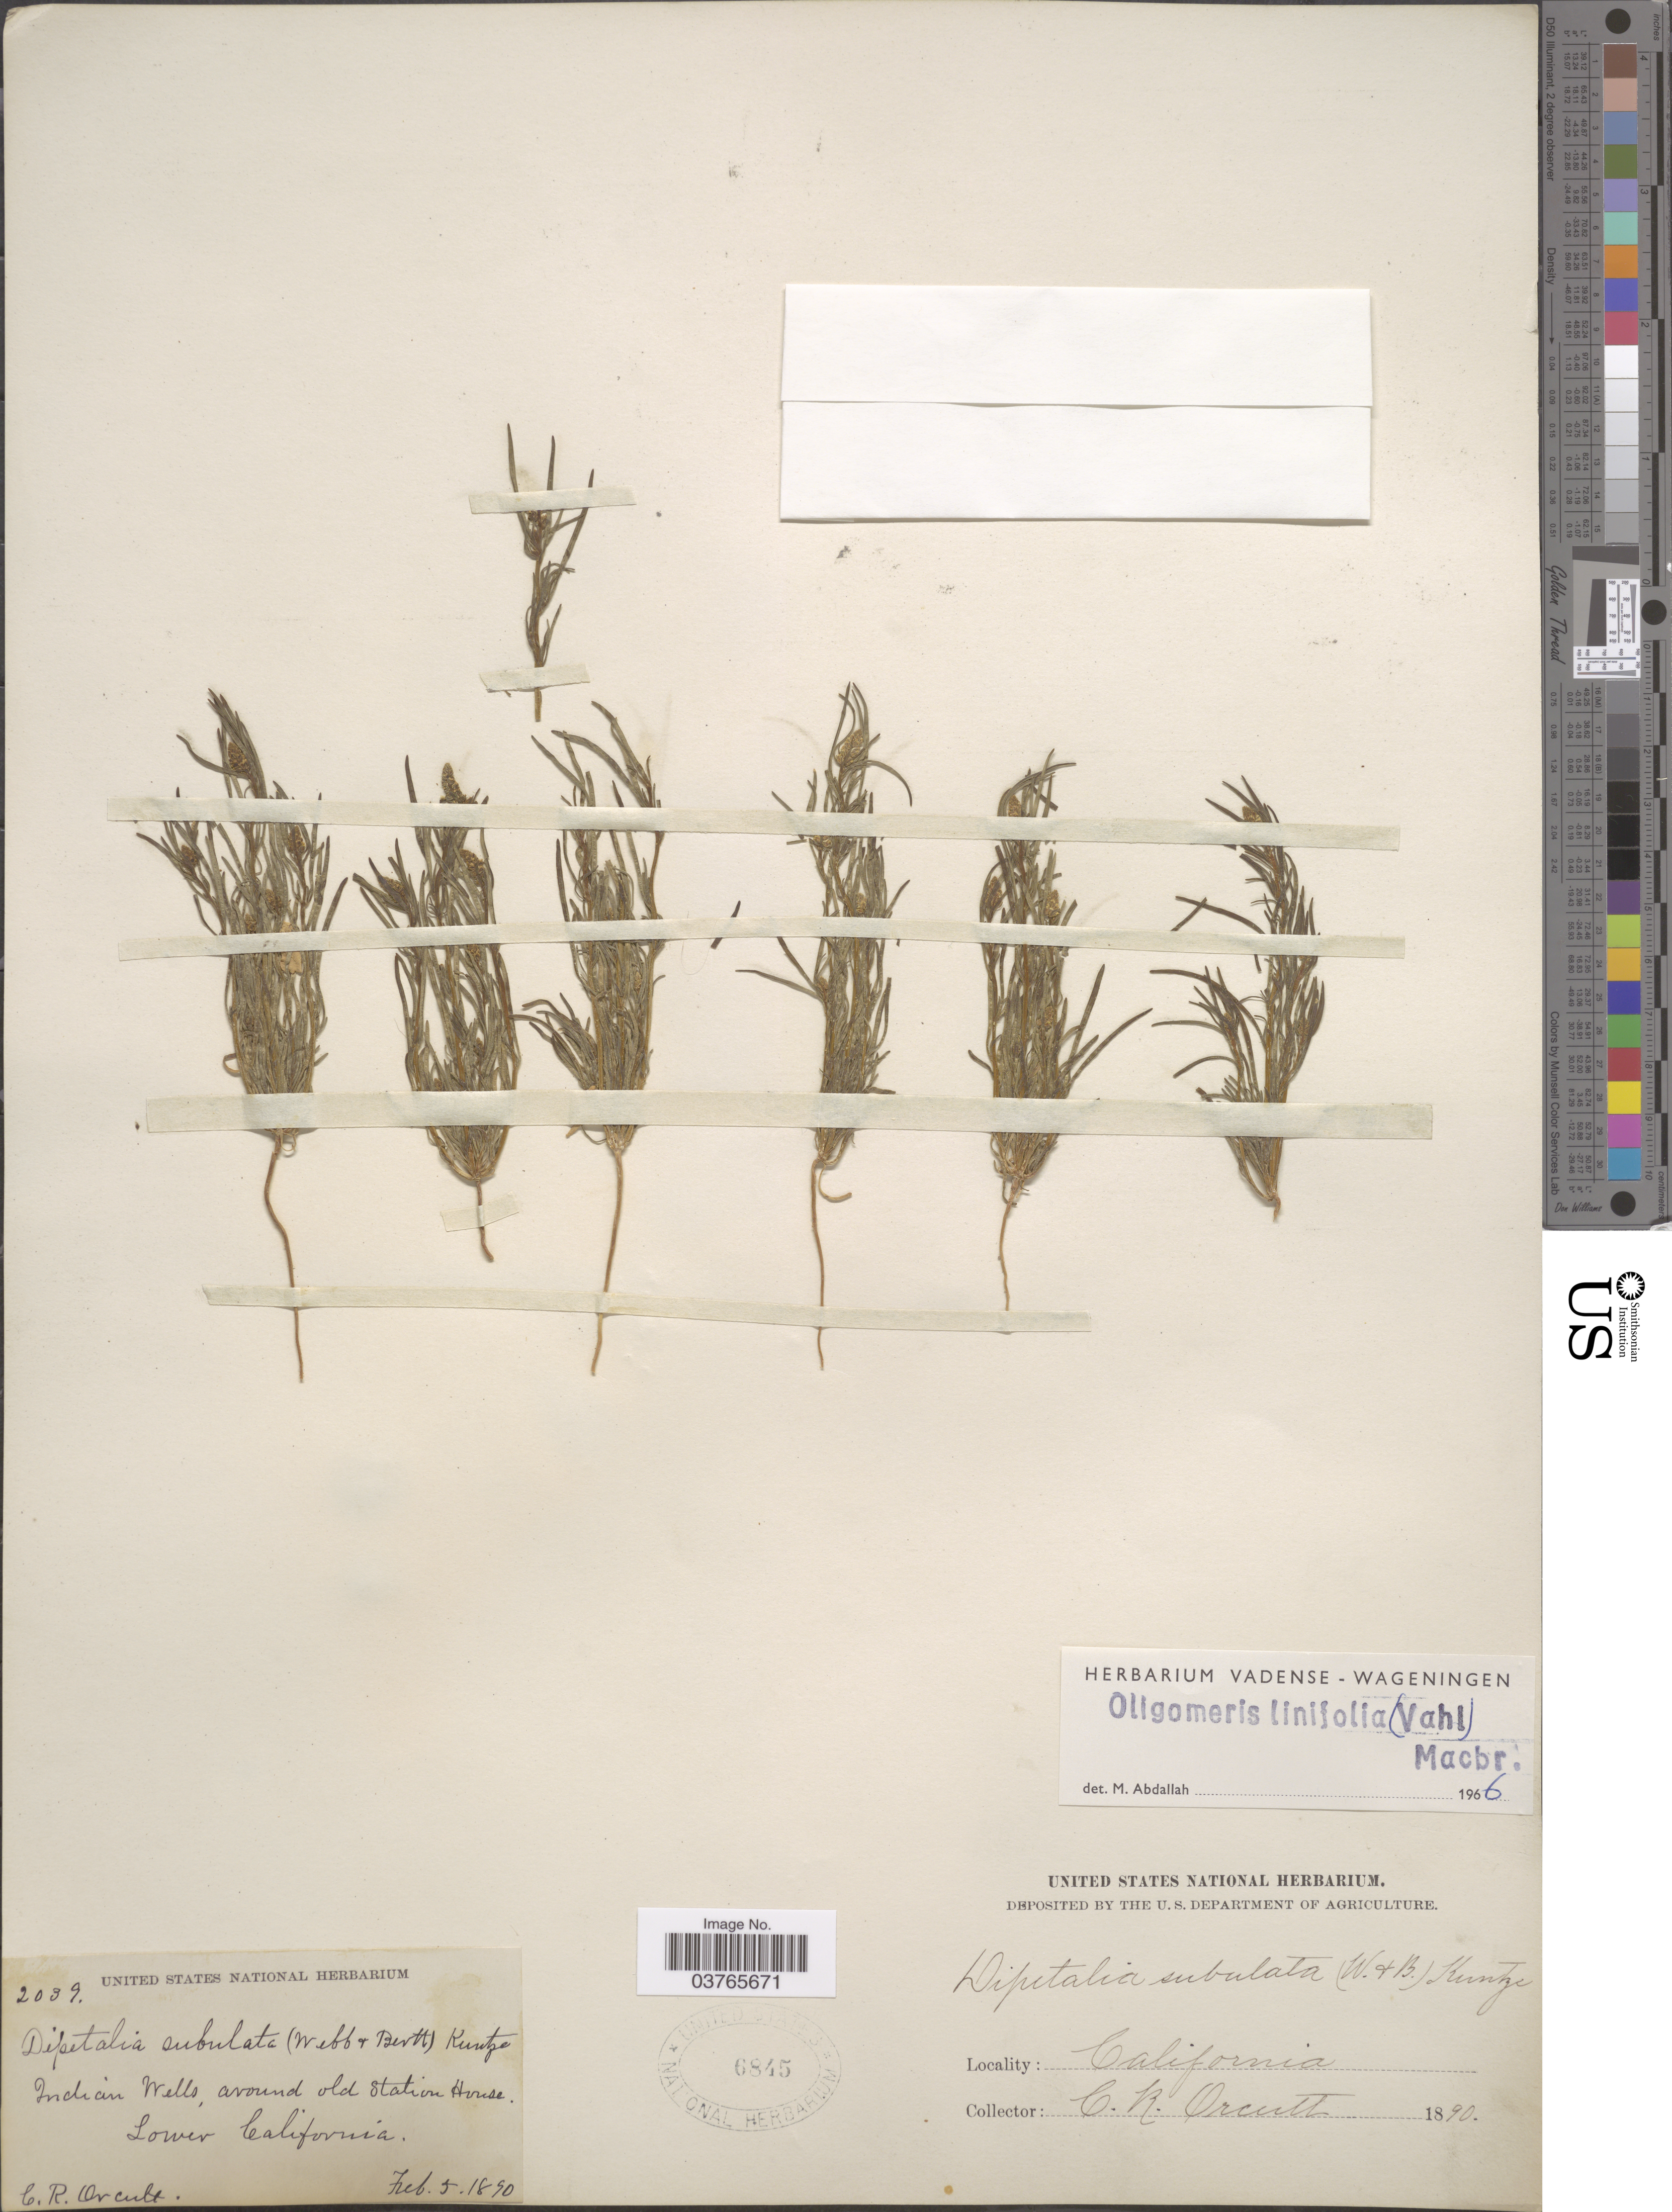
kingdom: Plantae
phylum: Tracheophyta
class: Magnoliopsida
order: Brassicales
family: Resedaceae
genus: Oligomeris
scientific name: Oligomeris linifolia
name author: (Vahl) J.F. Macbr.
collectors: C. R. Orcutt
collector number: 2039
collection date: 1890-02-05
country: United States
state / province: California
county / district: Riverside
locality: Indian Wells, around old station House. Lower California.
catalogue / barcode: US 6845